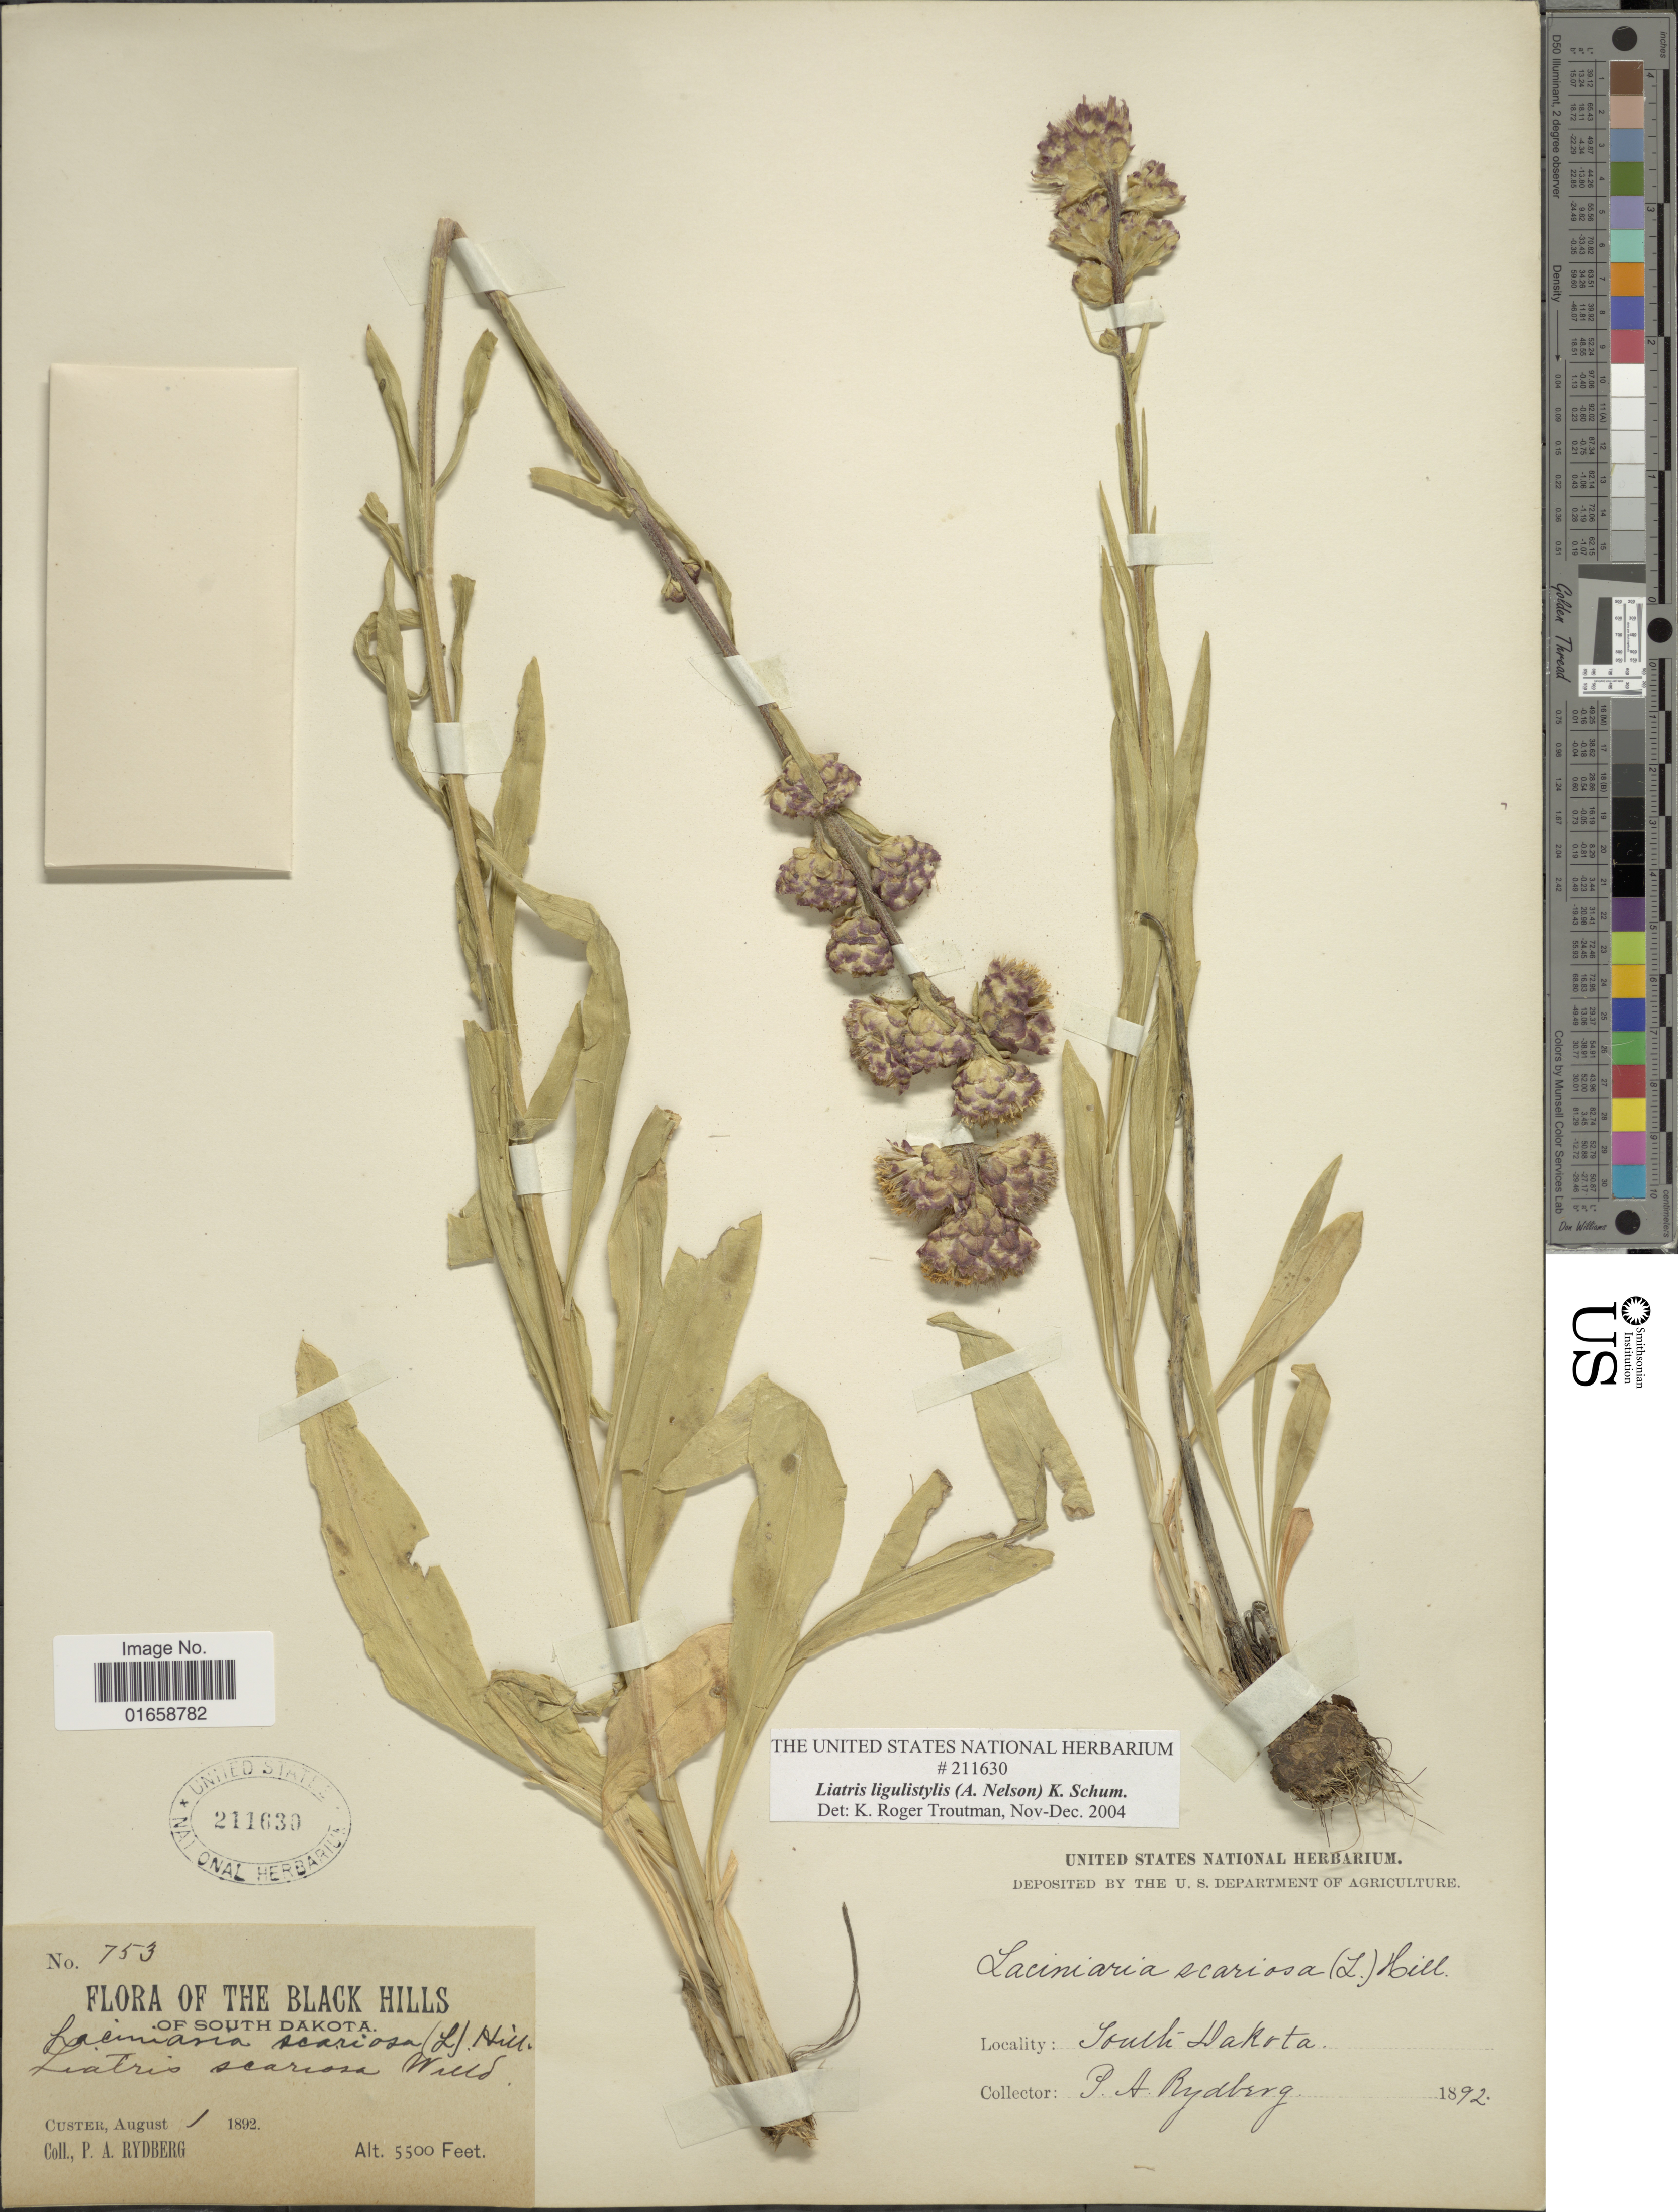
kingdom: Plantae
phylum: Tracheophyta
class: Magnoliopsida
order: Asterales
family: Asteraceae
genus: Liatris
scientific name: Liatris ligulistylis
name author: (A. Nelson) K. Schum.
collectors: P. A. Rydberg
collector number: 753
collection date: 1892-08-01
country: United States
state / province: South Dakota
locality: The Black Hills, Custer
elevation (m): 1676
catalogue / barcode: US 211630